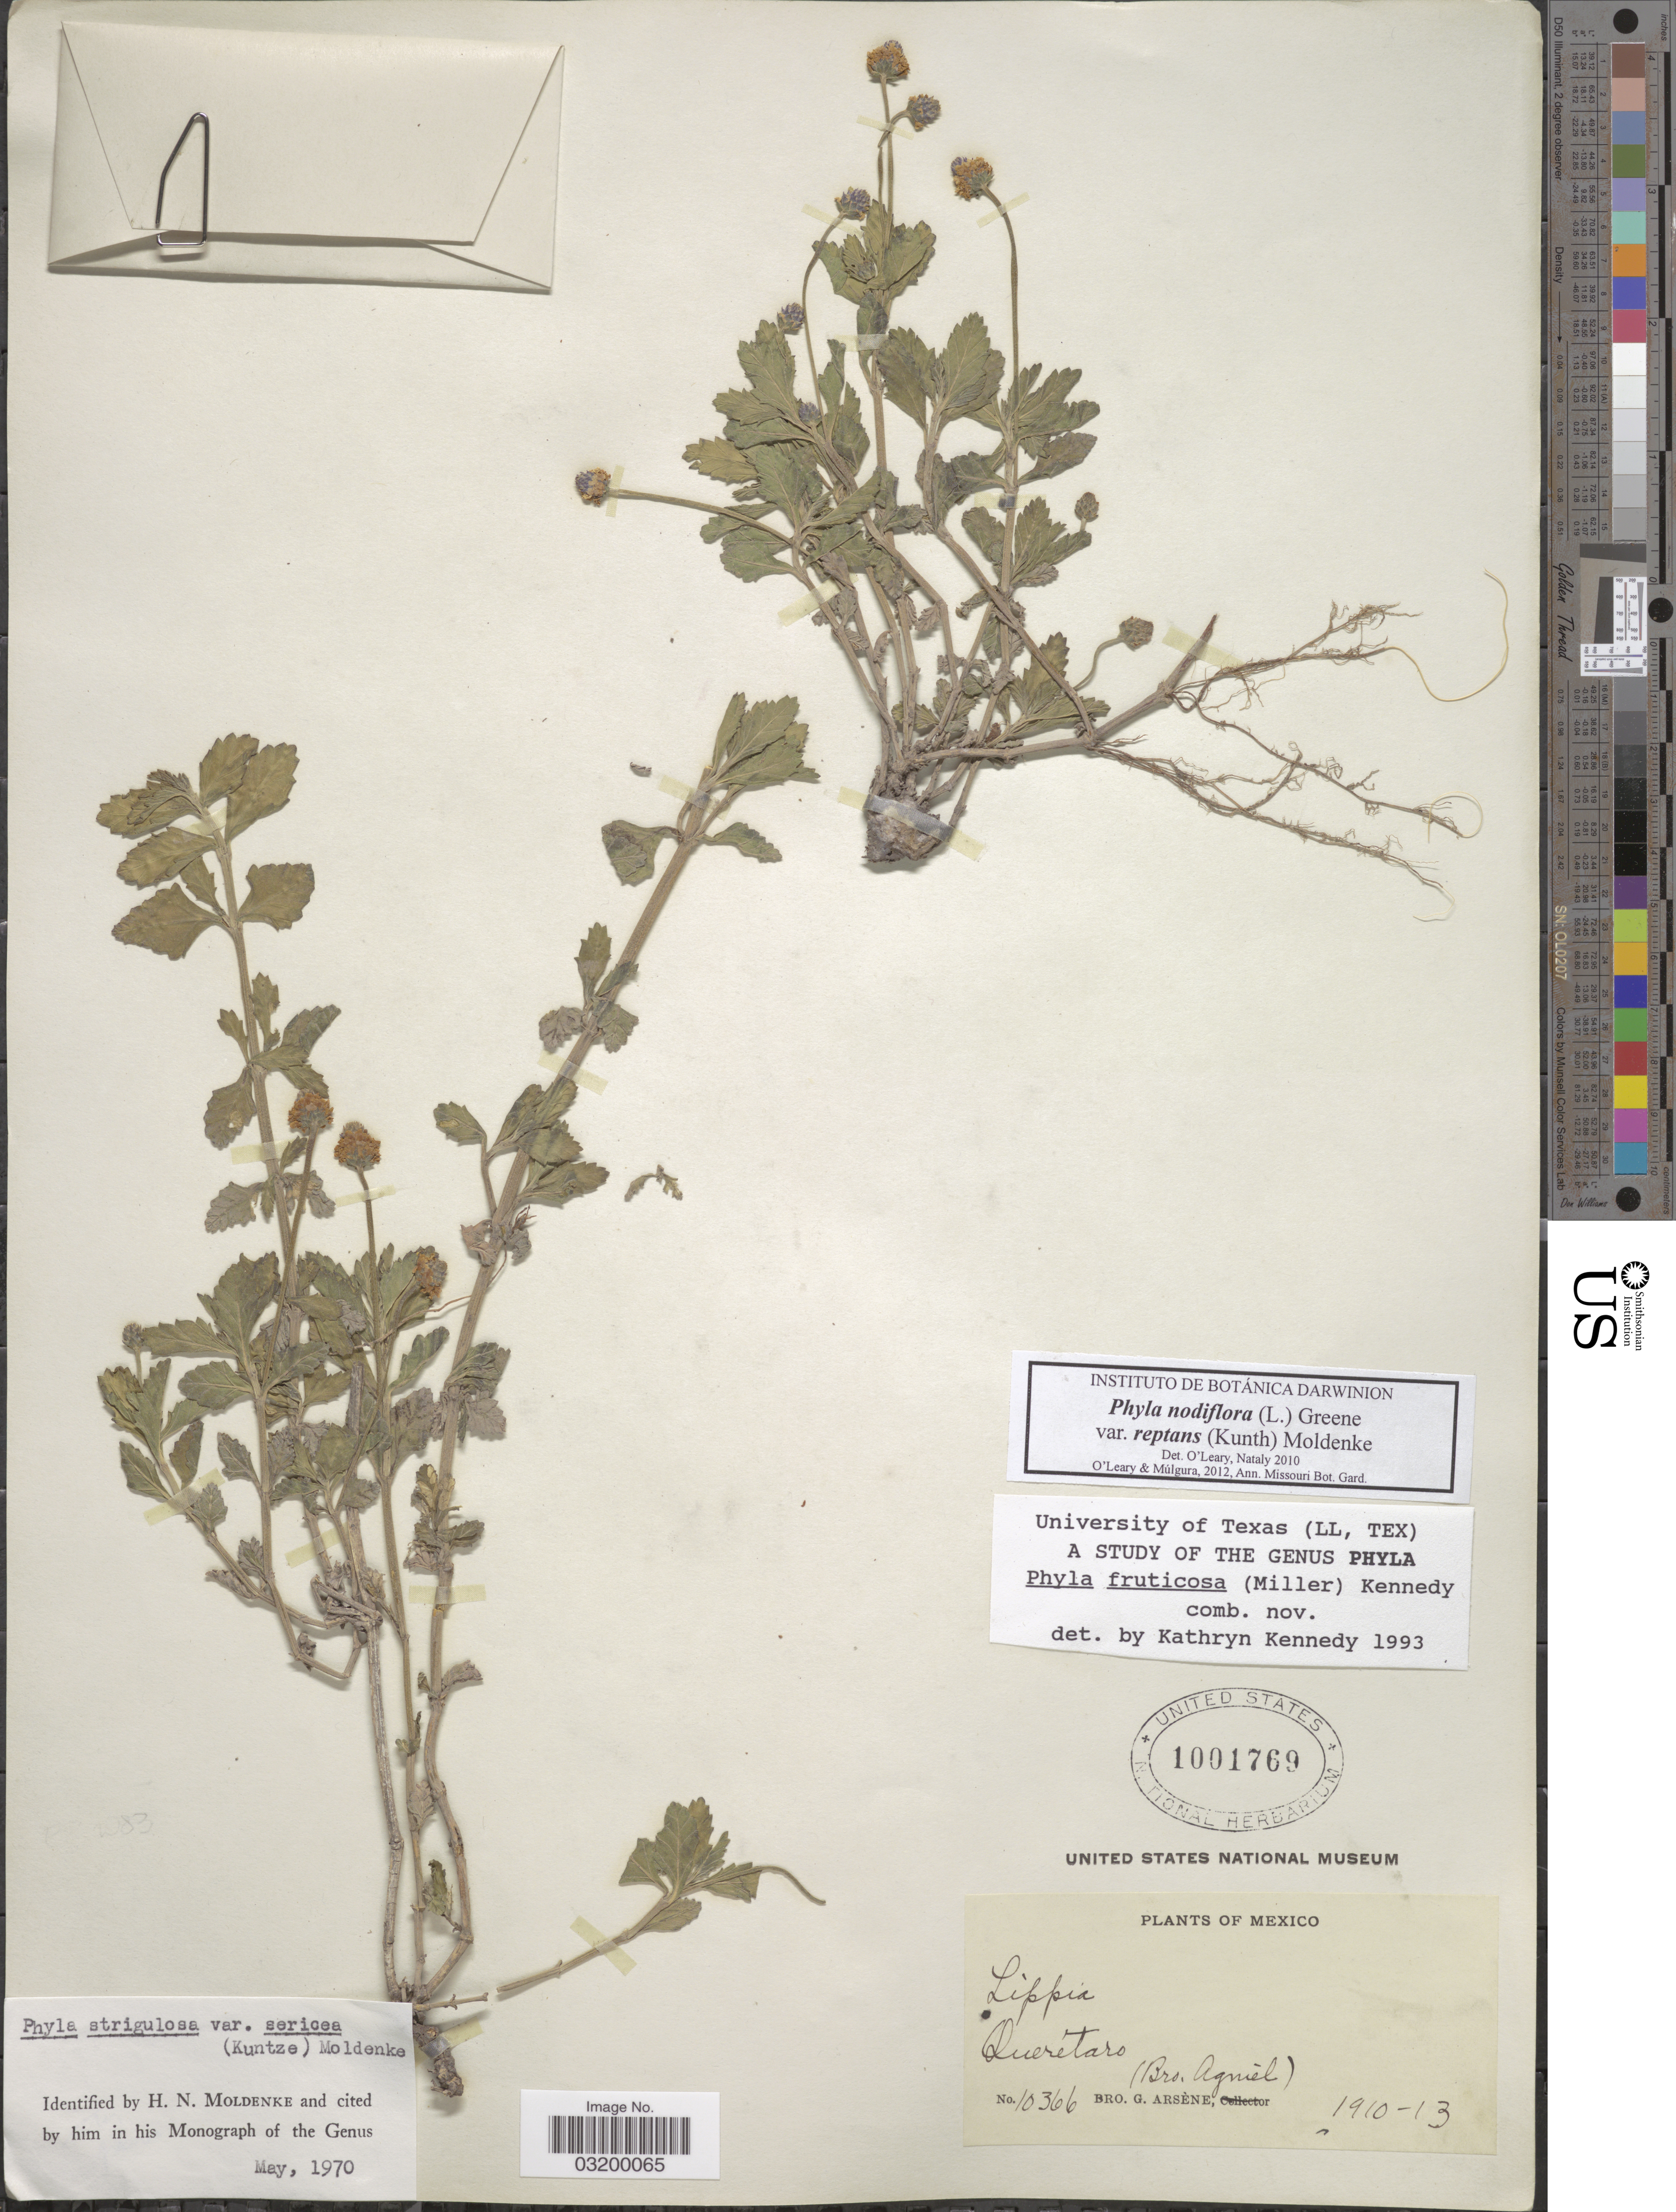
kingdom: Plantae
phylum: Tracheophyta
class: Magnoliopsida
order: Lamiales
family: Verbenaceae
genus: Phyla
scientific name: Phyla nodiflora var. reptans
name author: (Kunth) Moldenke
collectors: Bro. G. Arsène & Bro. Agniel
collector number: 10366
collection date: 1910/1913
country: Mexico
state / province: Querétaro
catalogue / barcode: US 1001769